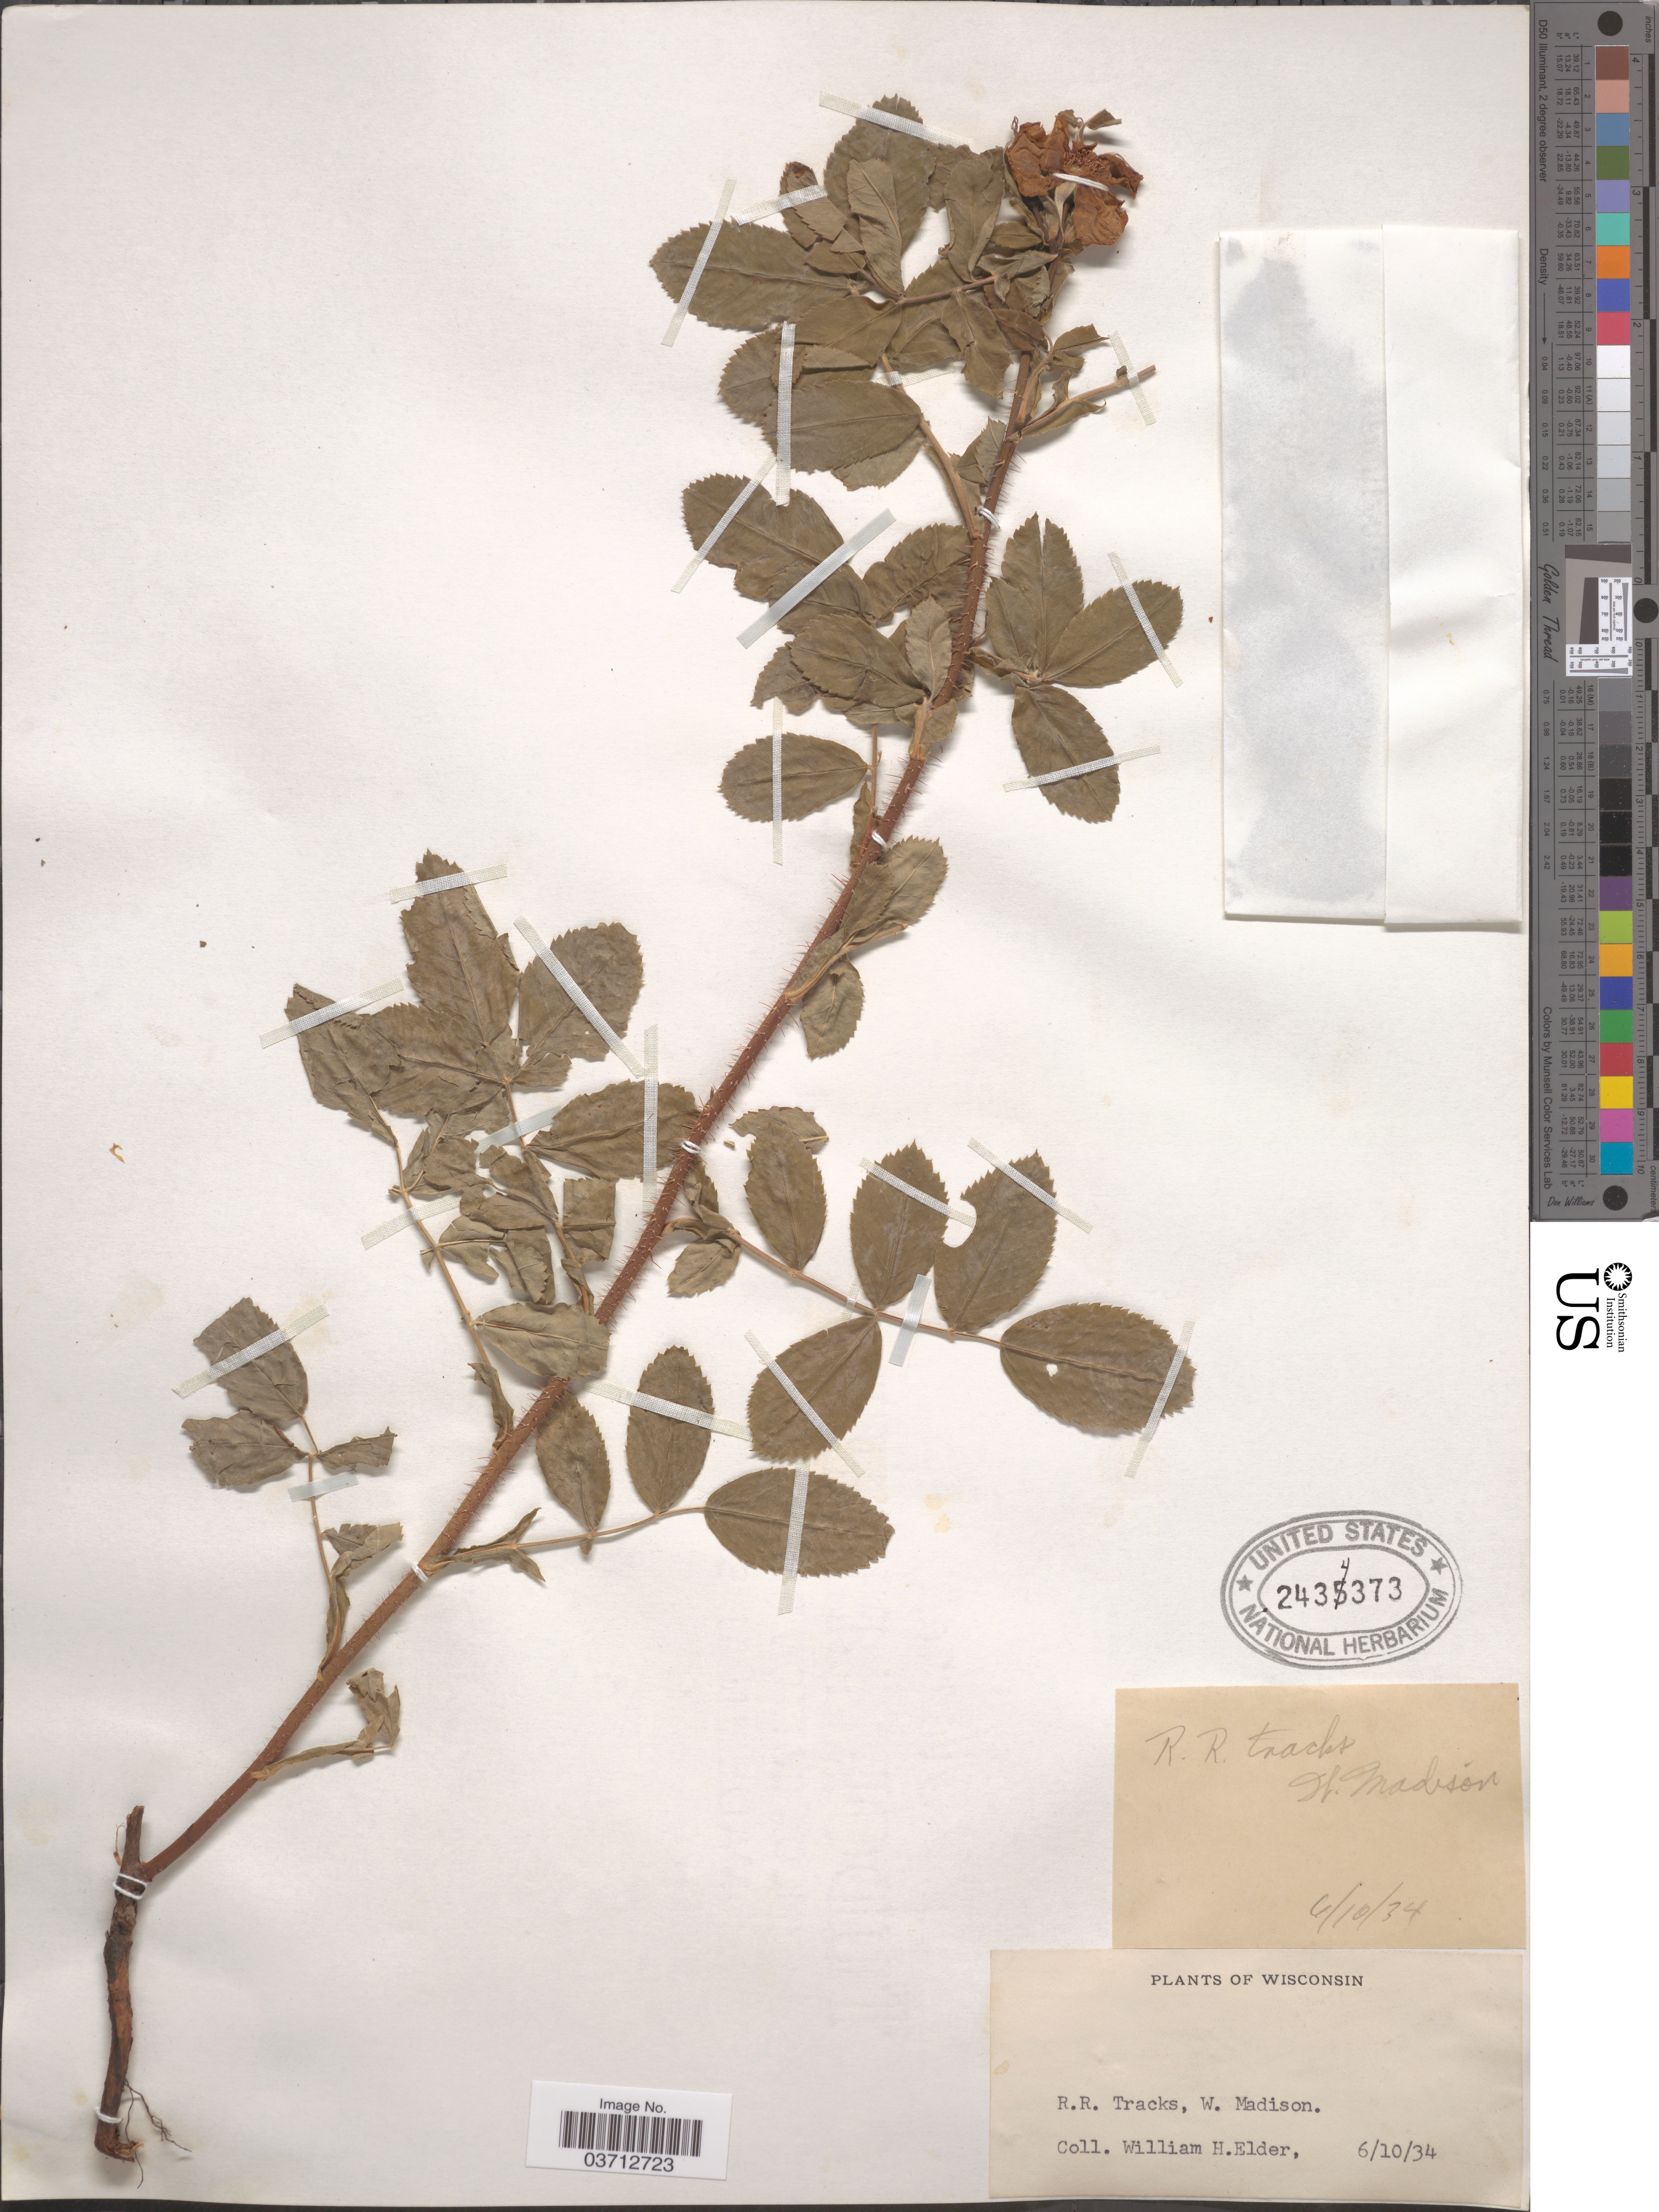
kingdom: Plantae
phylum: Tracheophyta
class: Magnoliopsida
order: Rosales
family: Rosaceae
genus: Rosa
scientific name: Rosa sp.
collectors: W. Elder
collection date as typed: Transcribed d/m/y: 10/6/34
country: United States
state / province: Wisconsin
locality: R. R. tracks, W. Madison.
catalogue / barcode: US 2434373